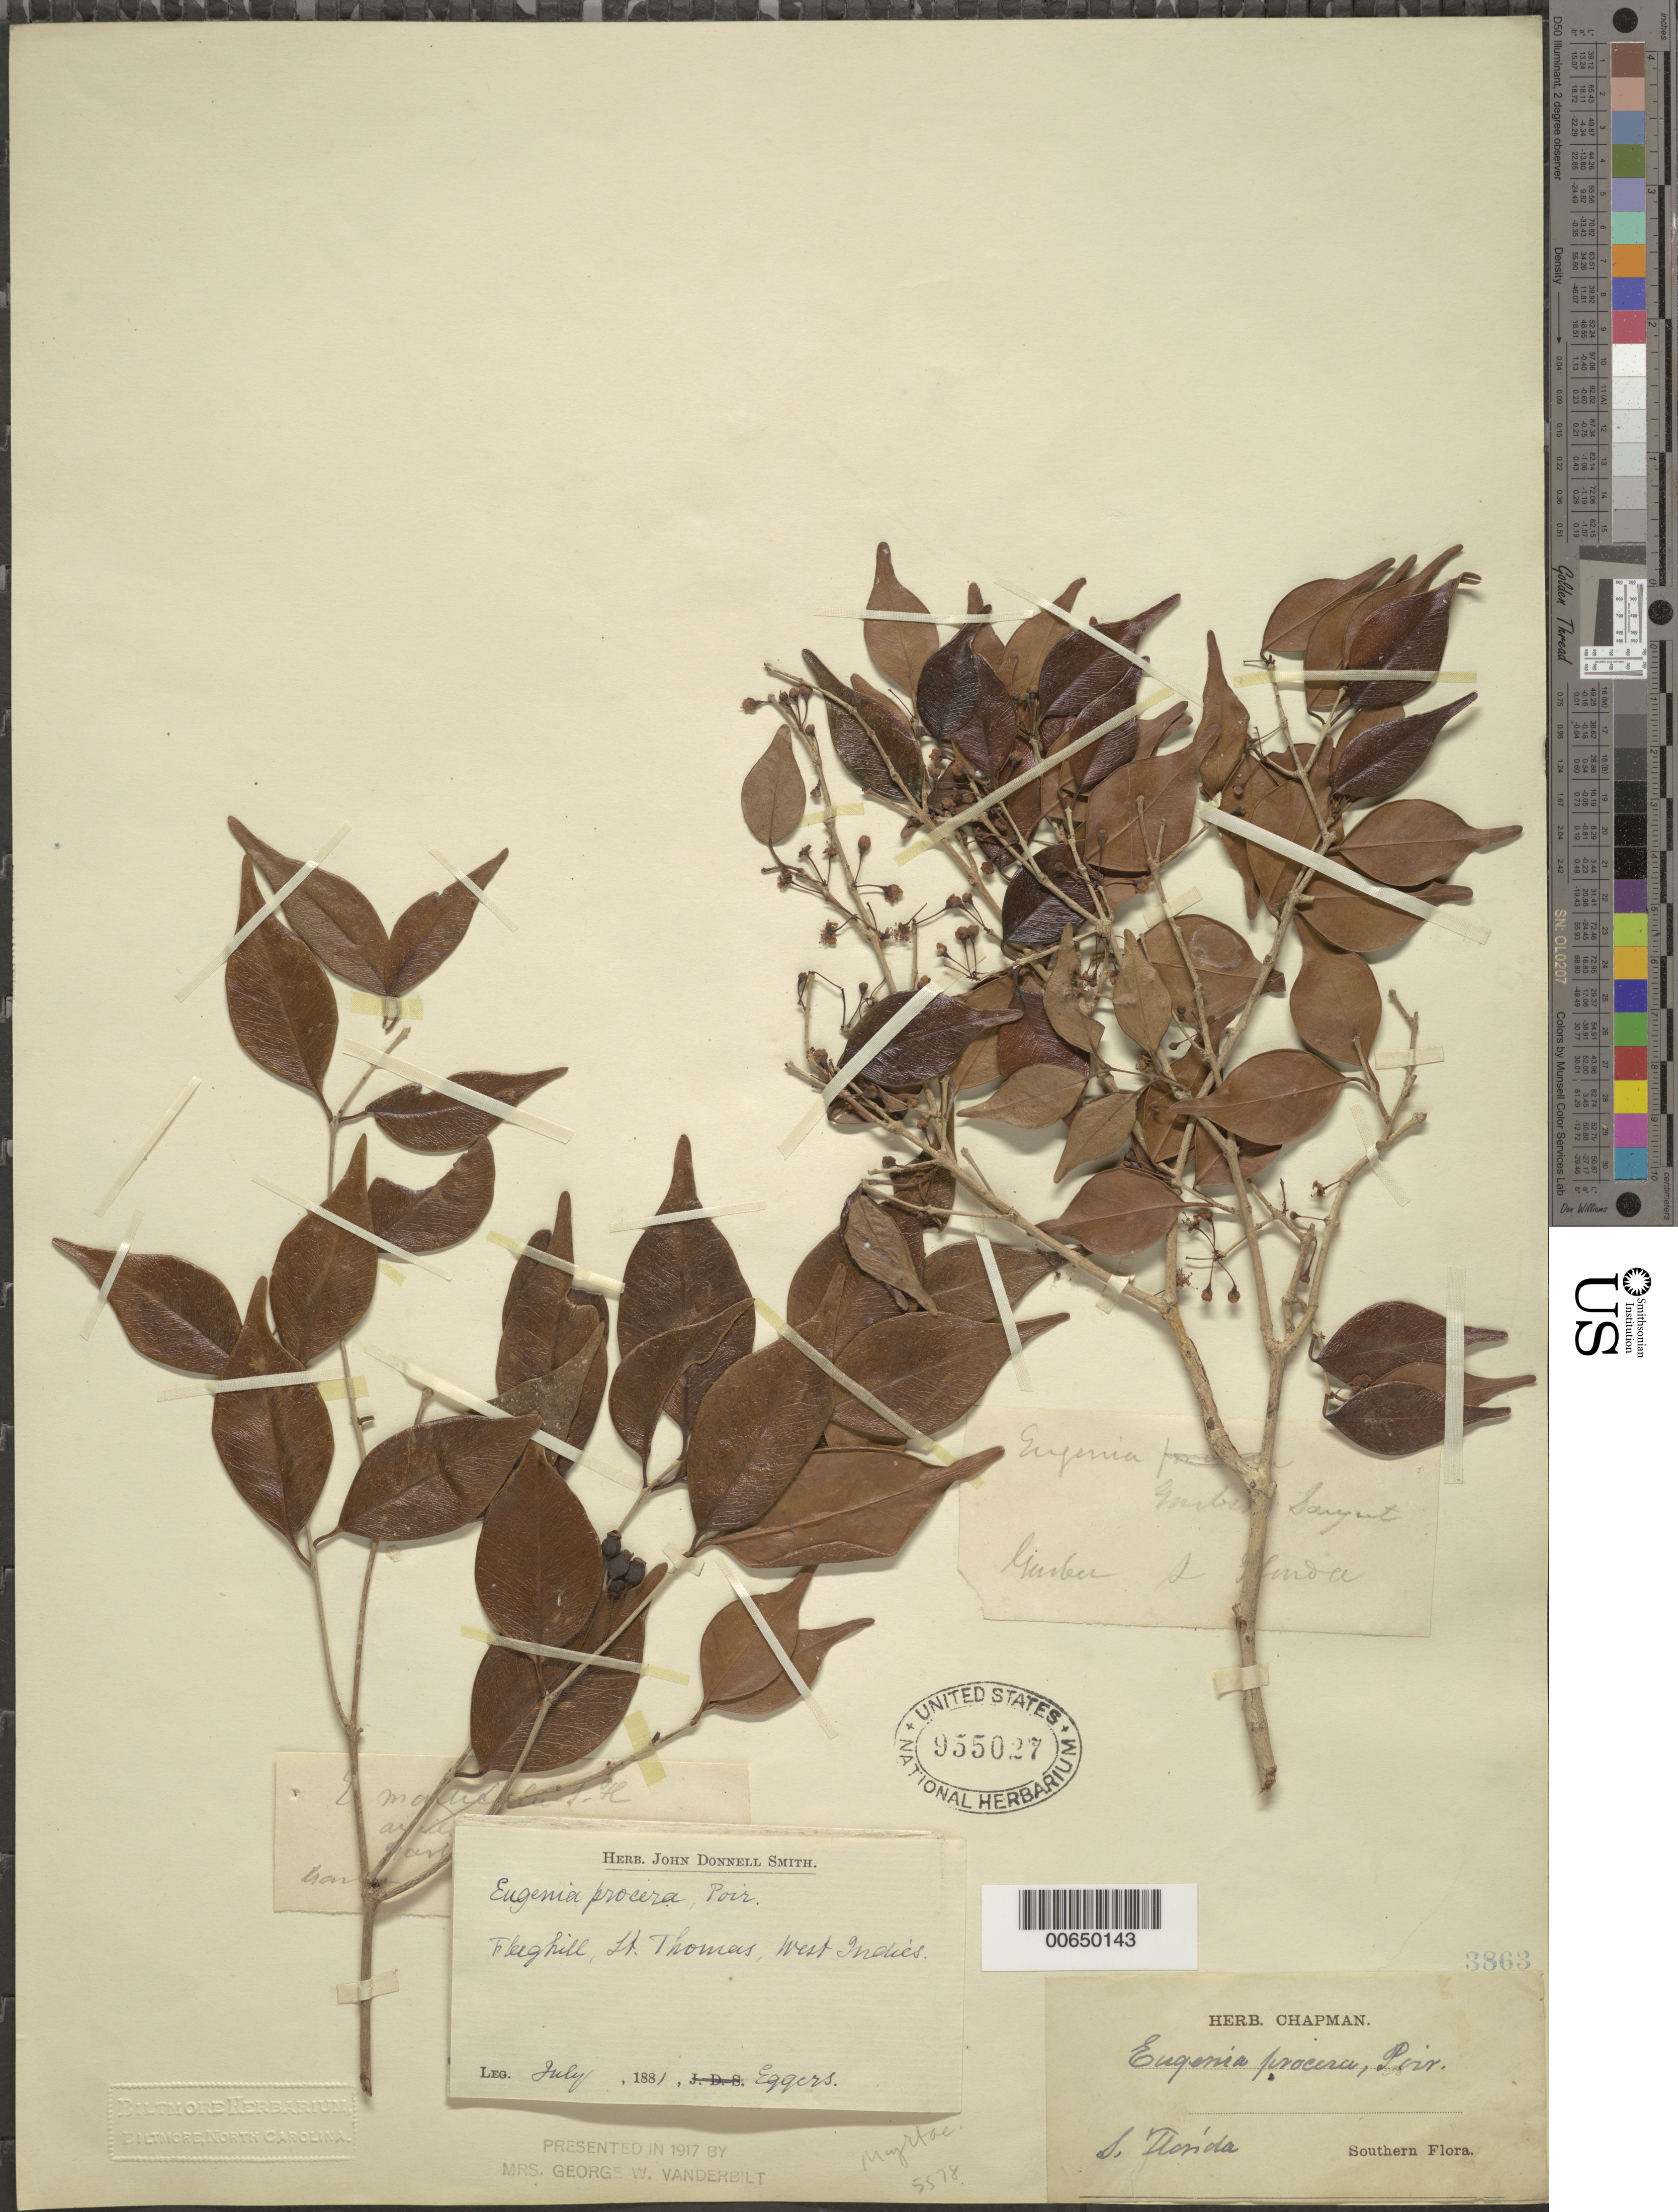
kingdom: Plantae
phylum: Tracheophyta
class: Magnoliopsida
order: Myrtales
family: Myrtaceae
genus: Eugenia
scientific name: Eugenia confusa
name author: DC.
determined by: Strong, Mark T., (BOT), Smithsonian Institution - National Museum of Natural History (UNITED STATES)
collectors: A. P. Garber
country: United States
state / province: Florida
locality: S. Florida.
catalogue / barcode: US 955027